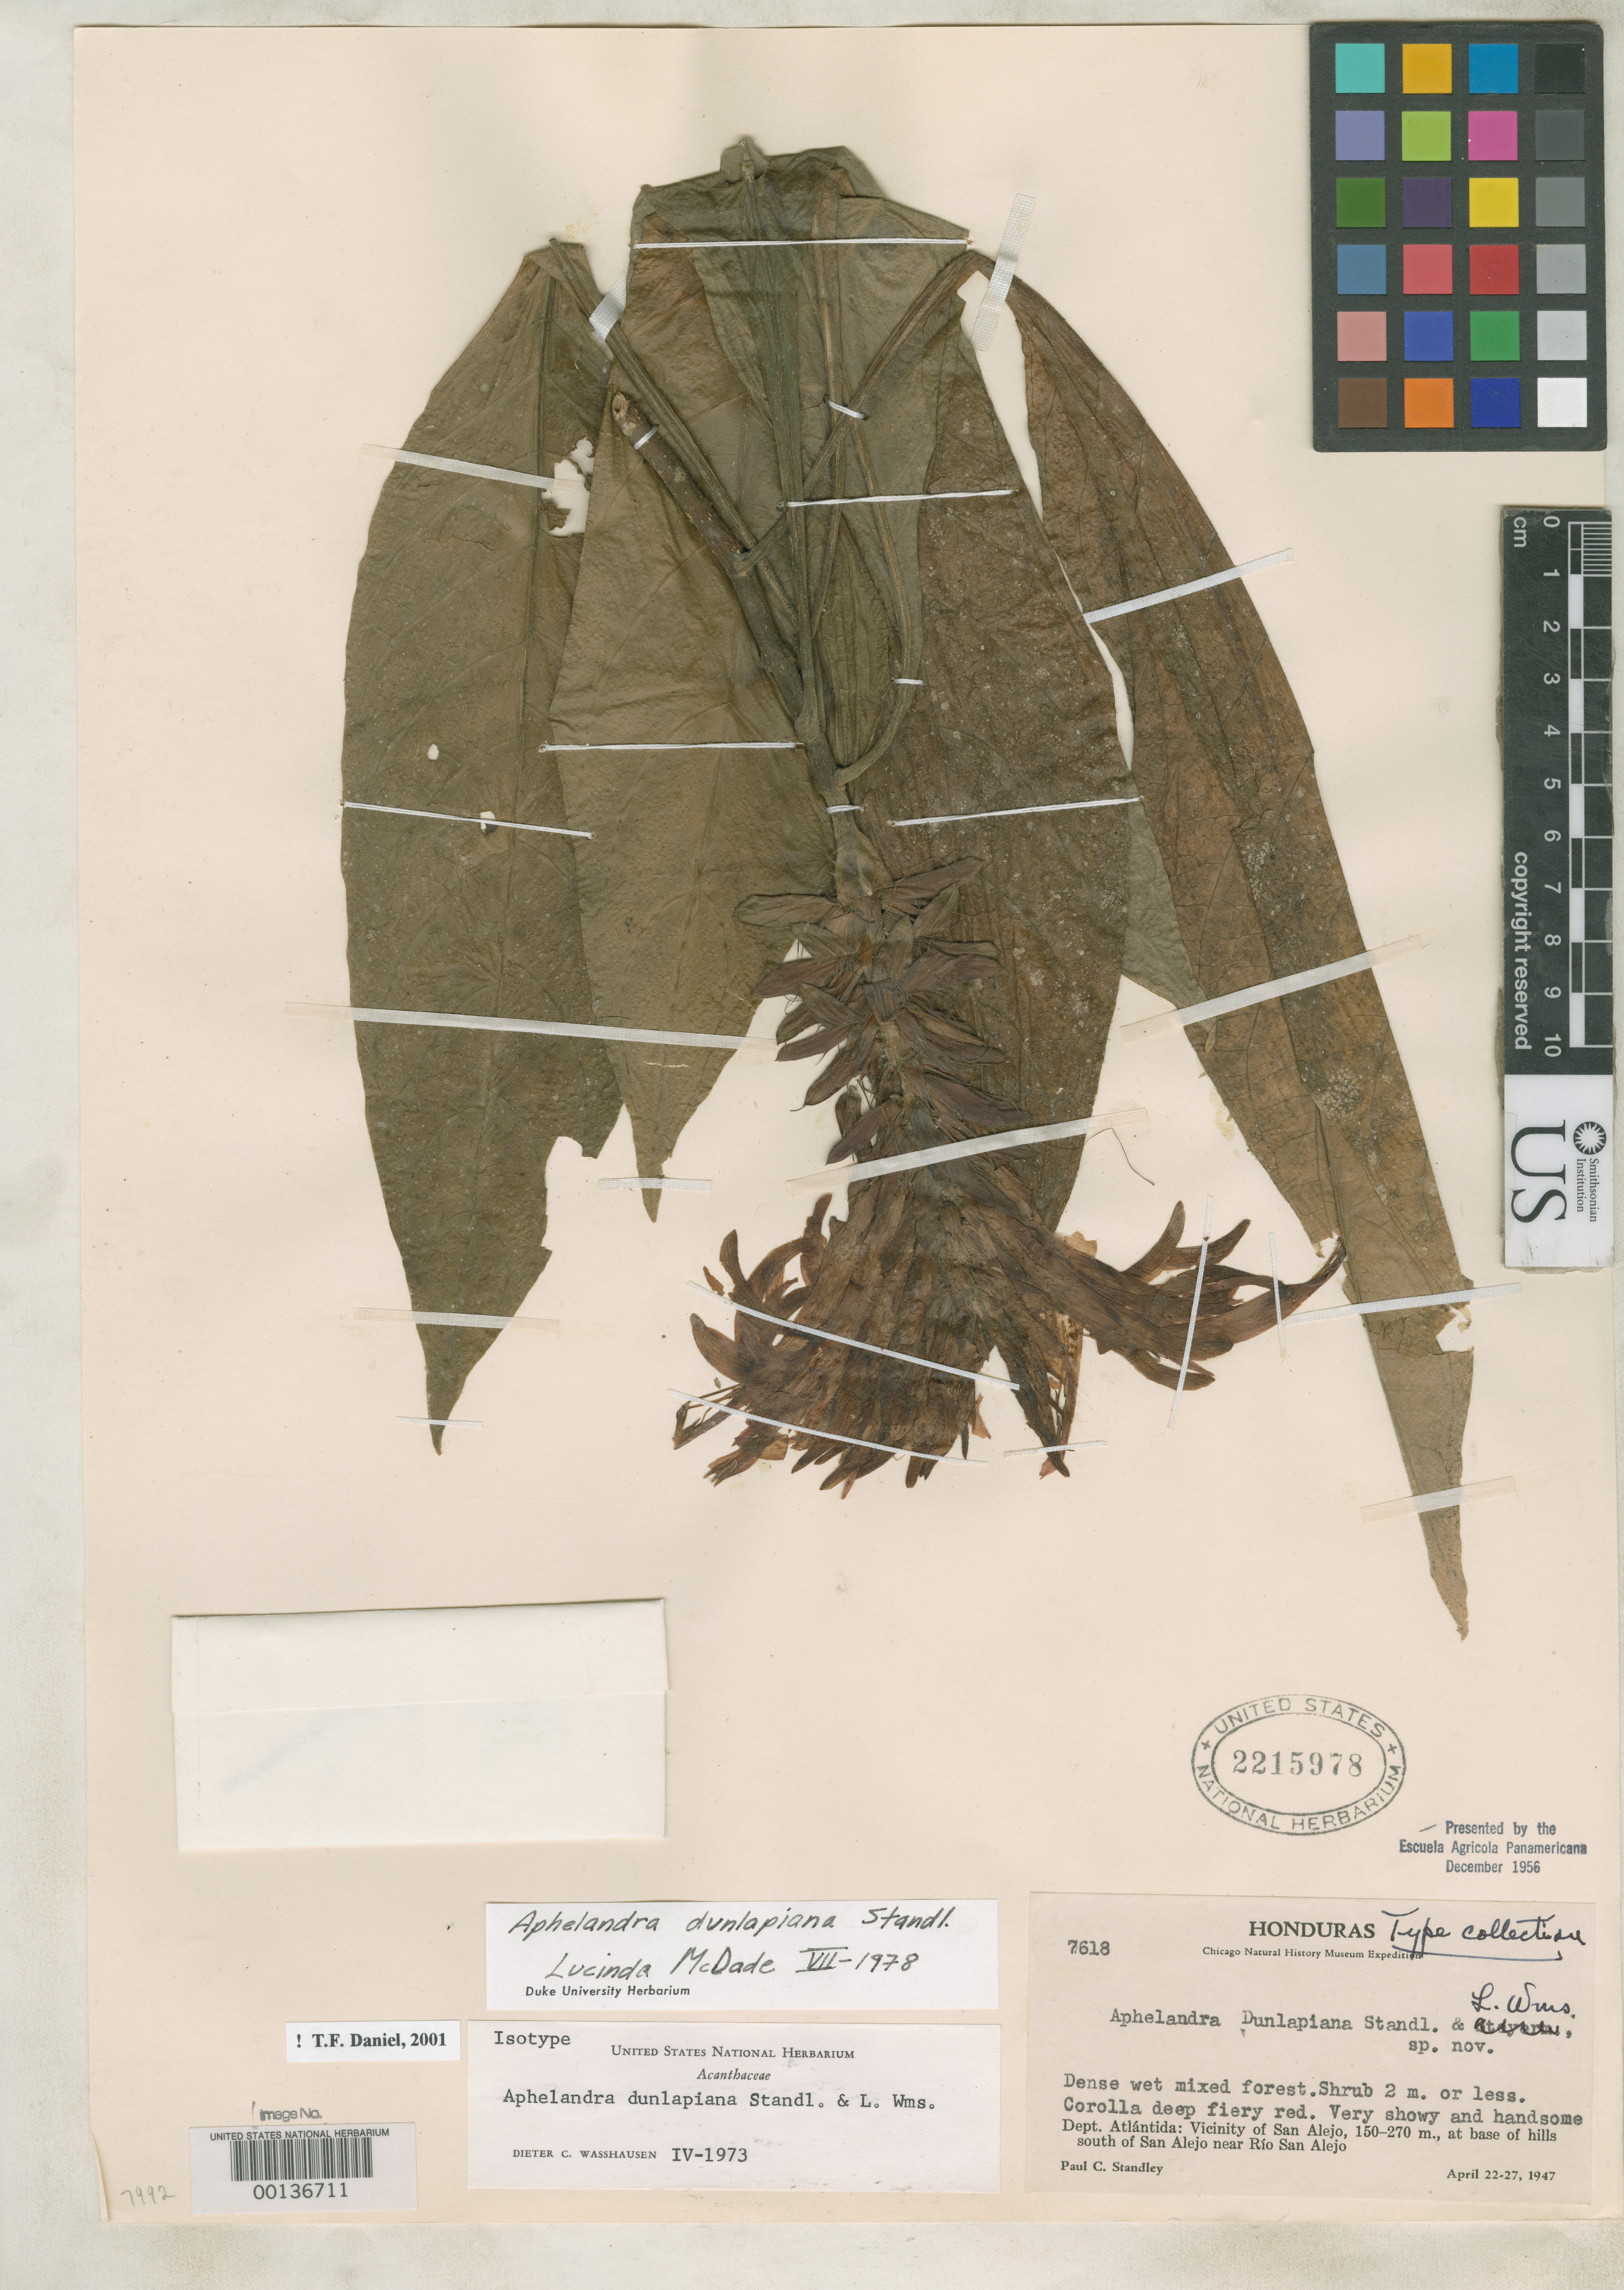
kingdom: Plantae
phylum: Tracheophyta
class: Magnoliopsida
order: Lamiales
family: Acanthaceae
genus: Aphelandra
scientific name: Aphelandra dunlapiana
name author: Standl. & L.O. Williams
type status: Isotype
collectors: P. C. Standley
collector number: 7618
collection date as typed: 22 Apr 1947 to 27 Apr 1947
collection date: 1947-04-22/1947-04-27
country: Honduras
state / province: Atlántida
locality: Cerca de Sanalejo.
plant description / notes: "Presented by the Escuela Agricola Panamericana December 1956." Holotypes were transferred from EAP to US but the holotype of this name was originally (and still) deposited at F (see Dorr et al. 2009, Taxon 58: 993-1001).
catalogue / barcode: US 2215978